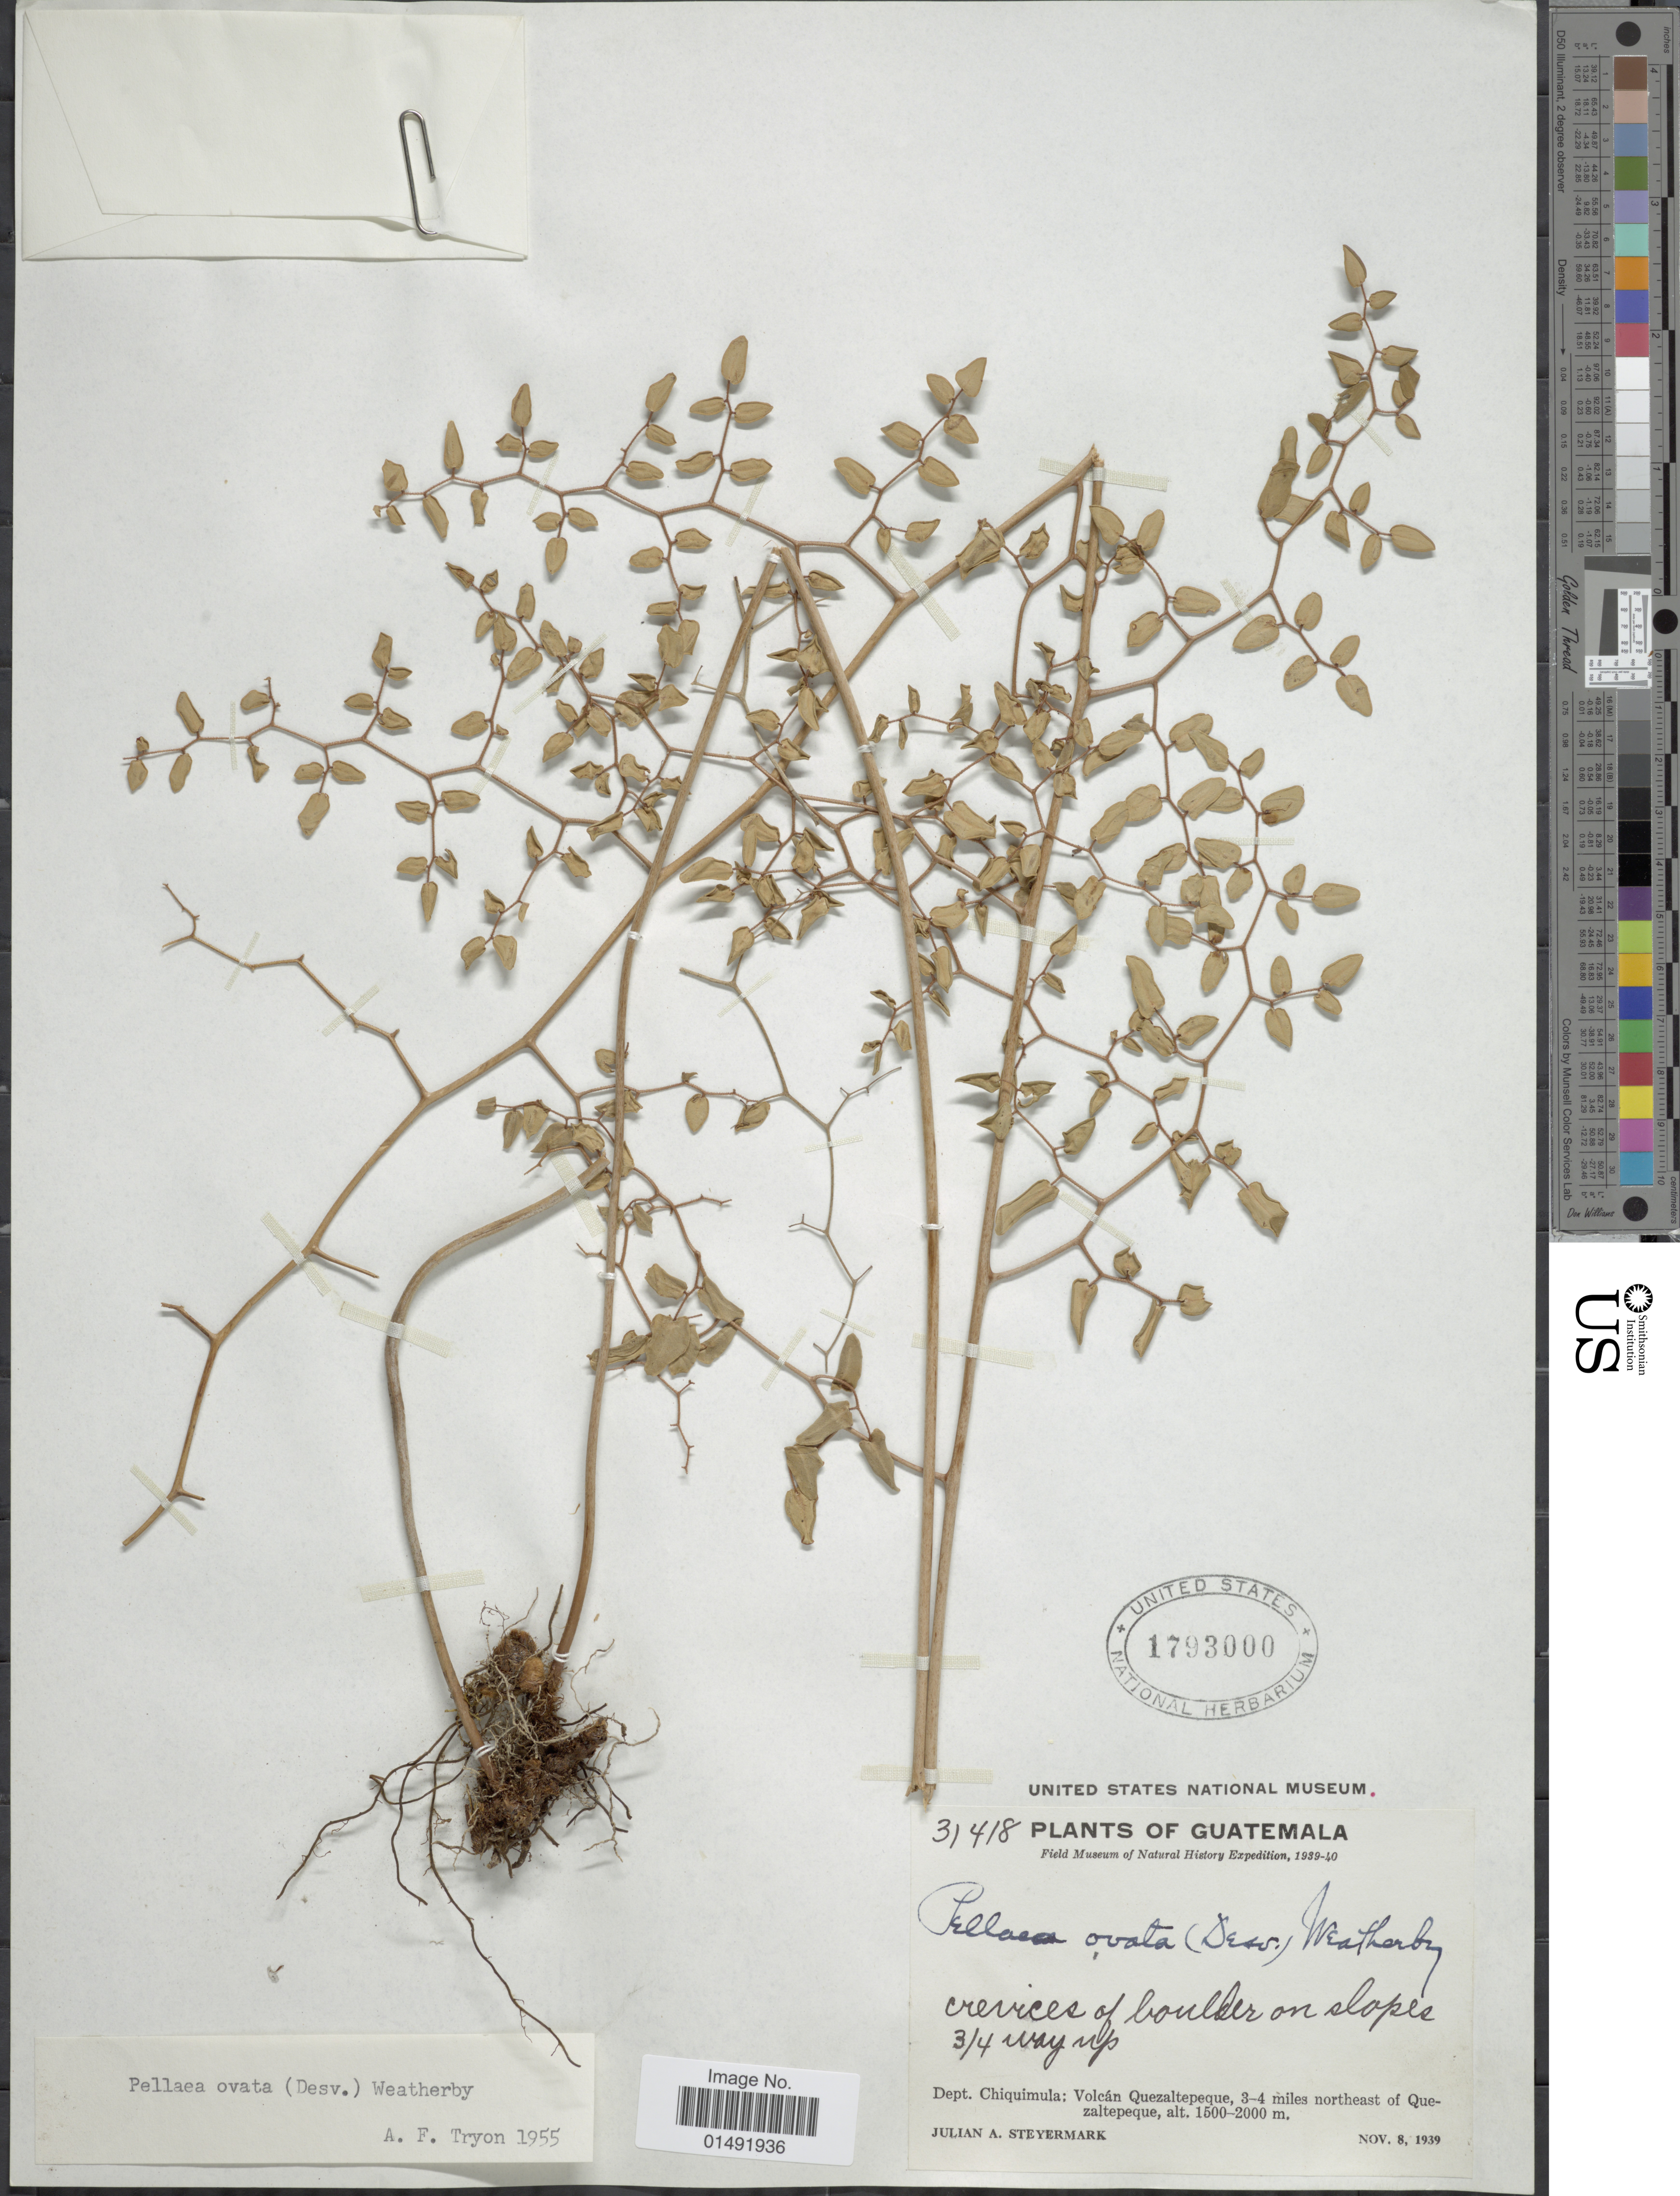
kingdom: Plantae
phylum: Tracheophyta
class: Polypodiopsida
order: Polypodiales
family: Pteridaceae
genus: Pellaea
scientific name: Pellaea ovata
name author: (Desv.) Weath.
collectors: J. Steyermark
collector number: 31418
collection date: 1939-11-08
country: Guatemala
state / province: Chiquimula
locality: Volcán Quezaltepeque, 3-4 miles northeast of Quezaltepeque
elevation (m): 1500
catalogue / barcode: US 1793000